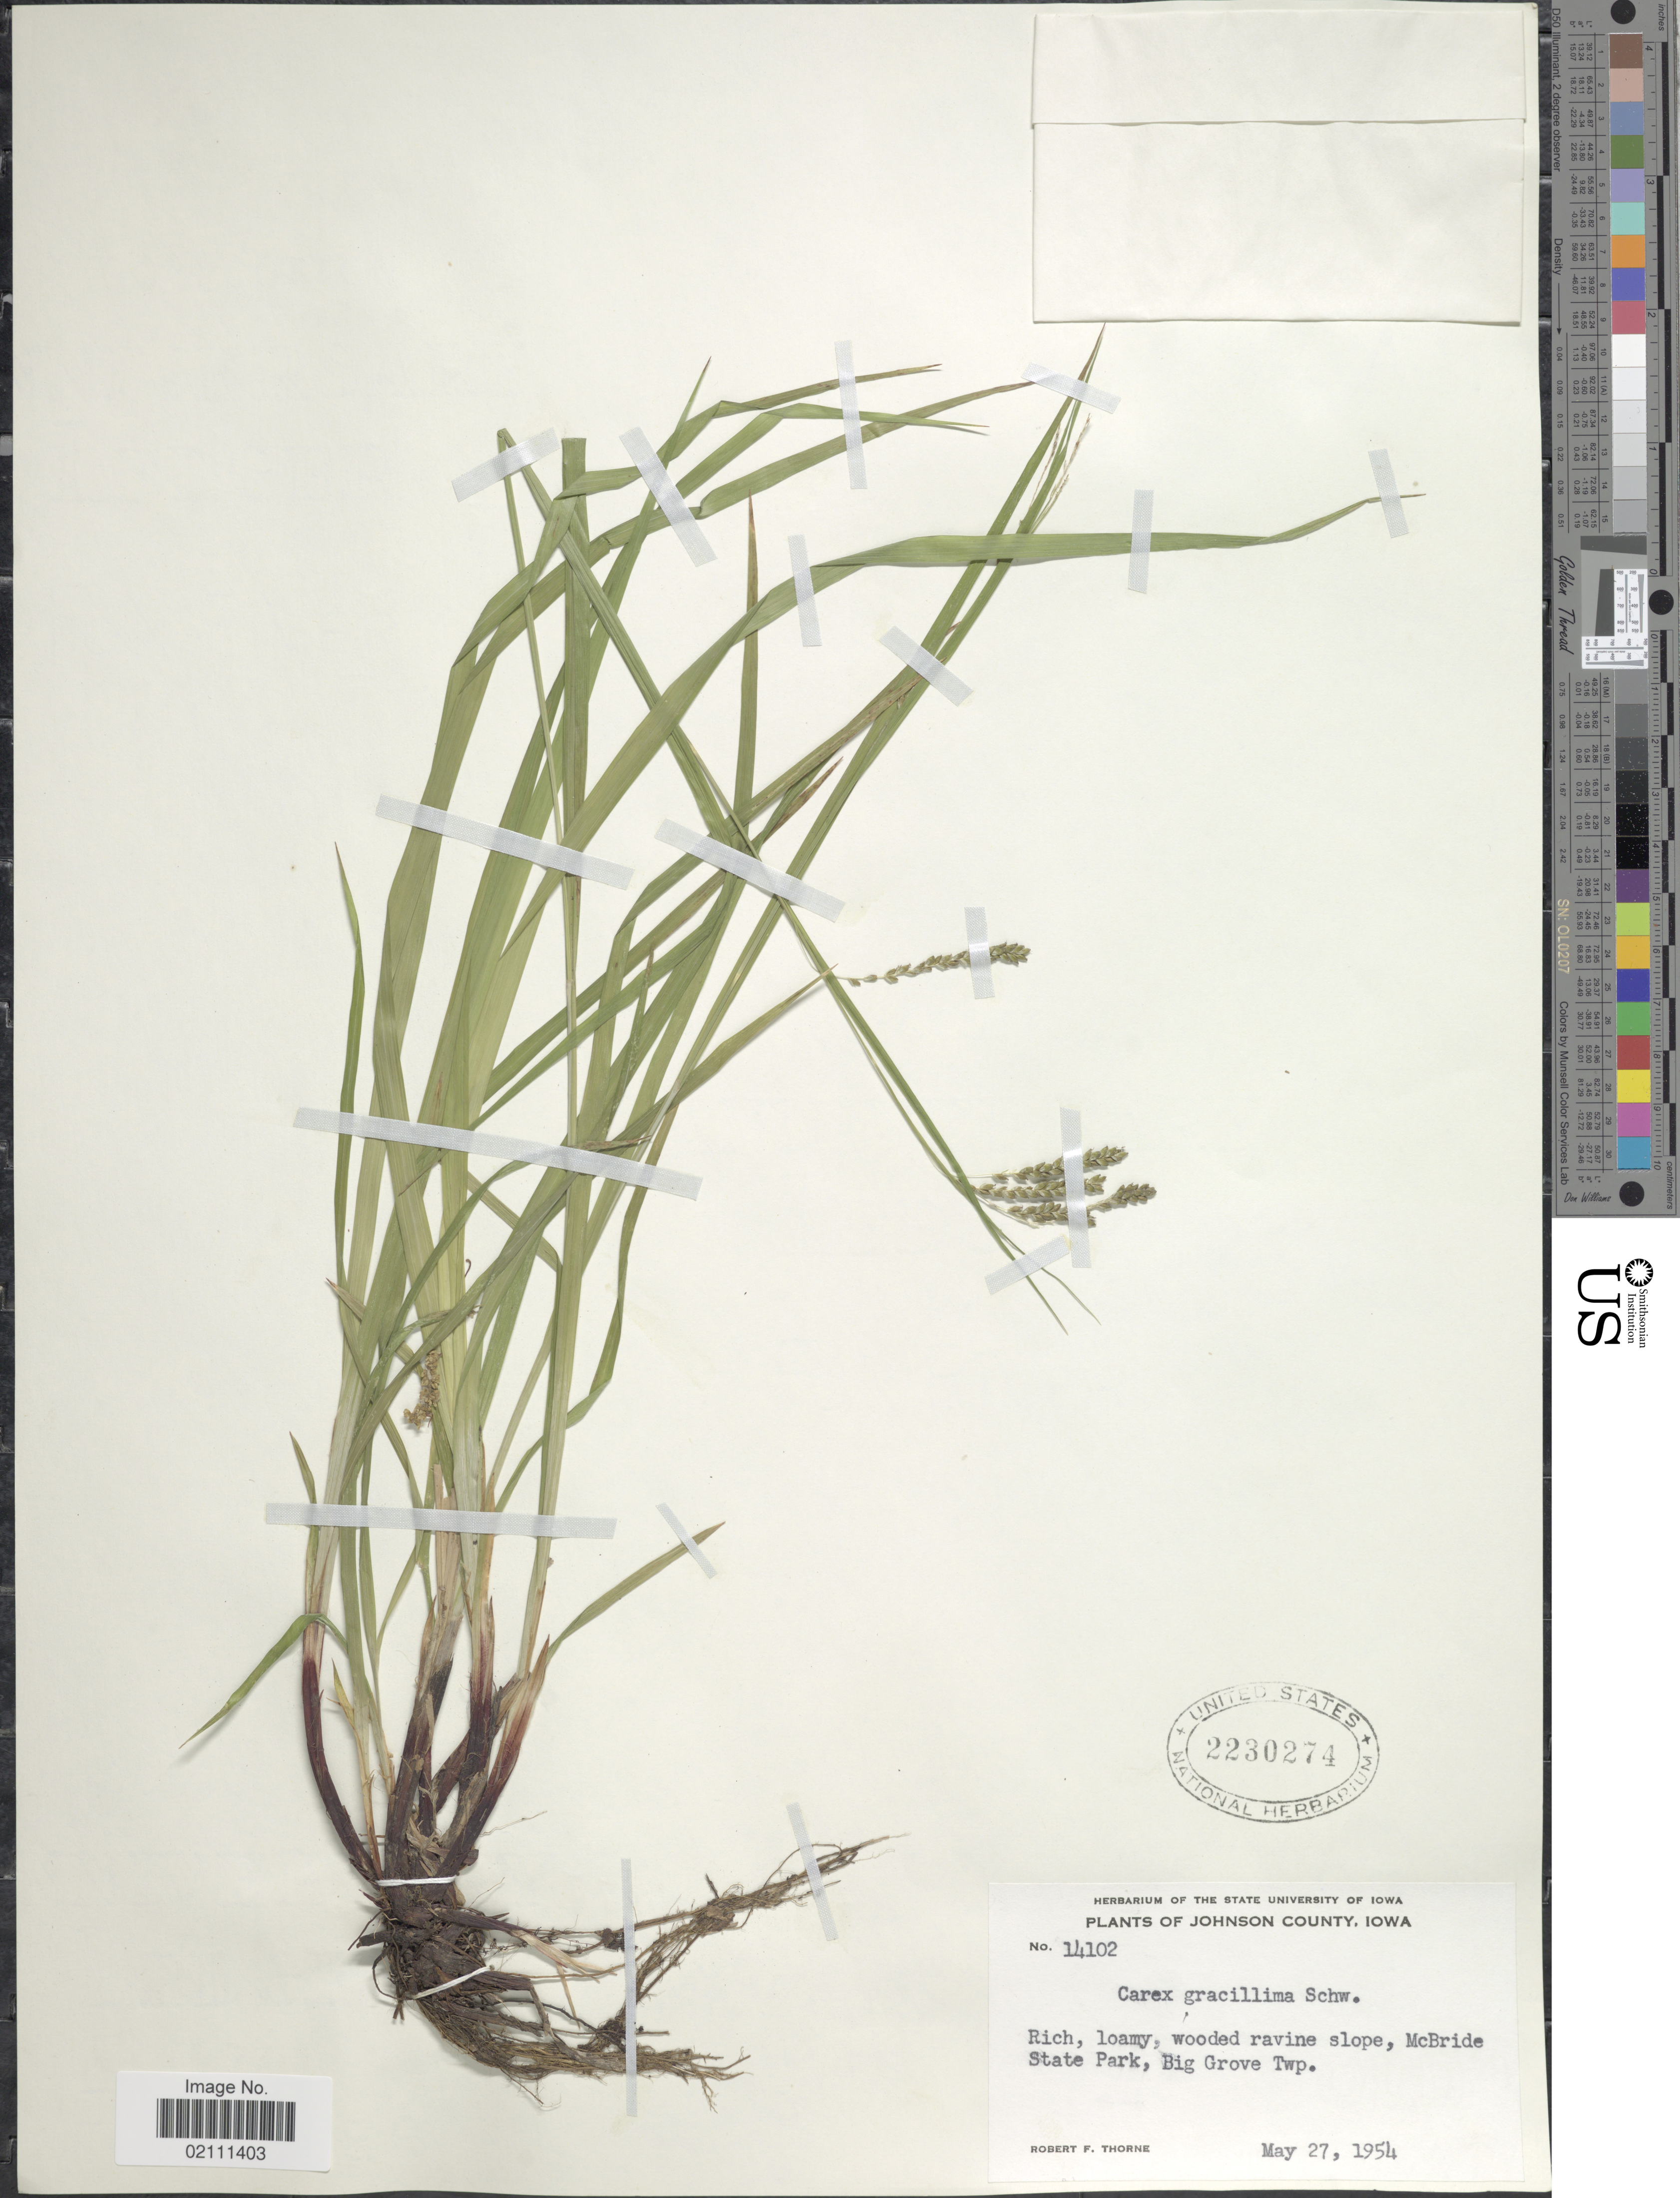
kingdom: Plantae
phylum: Tracheophyta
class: Liliopsida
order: Poales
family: Cyperaceae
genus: Carex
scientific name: Carex gracillima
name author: Schwein.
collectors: R. F. Thorne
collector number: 14102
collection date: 1954-05-27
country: United States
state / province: Iowa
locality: Johnson County, wooded ravine slope, McBride State Park, Big Grove Twp.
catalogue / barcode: US 2230274